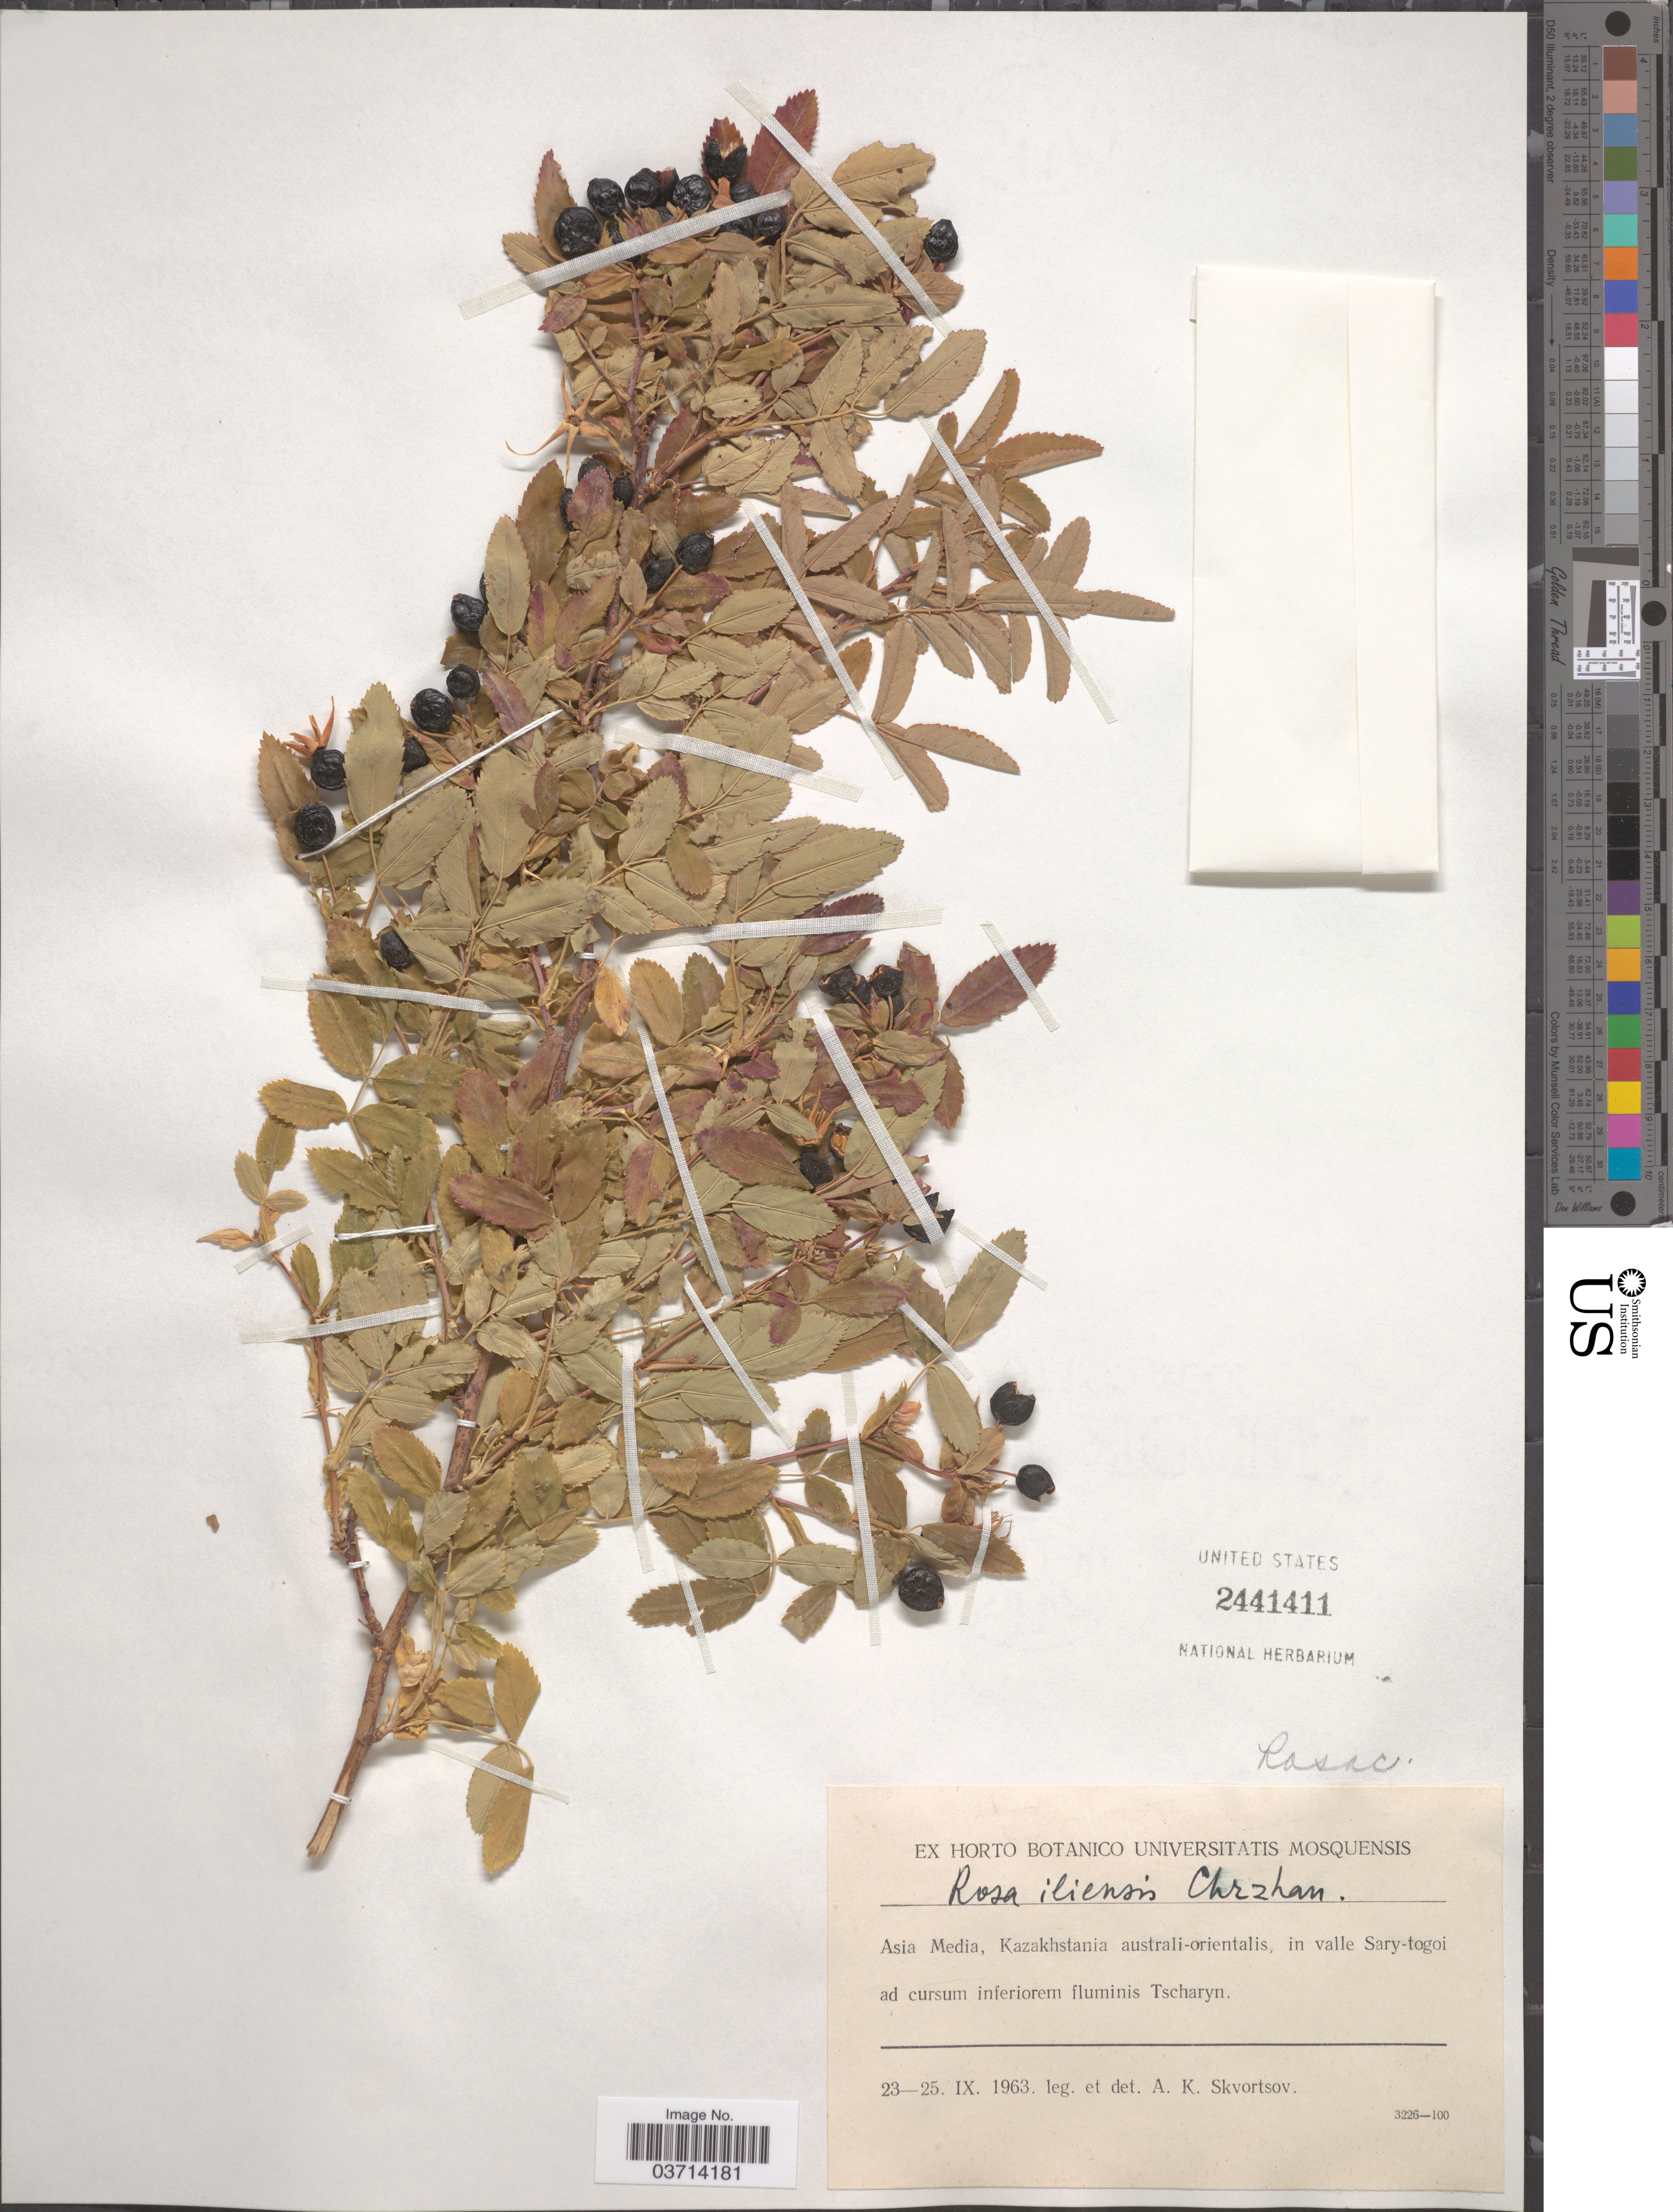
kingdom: Plantae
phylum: Tracheophyta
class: Magnoliopsida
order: Rosales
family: Rosaceae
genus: Rosa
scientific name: Rosa iliensis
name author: Chrshan.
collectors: A. K. Skvortsov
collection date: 1963-09-23/1963-09-25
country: Kazakhstan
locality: Asia Media, Kazakhstania australi-orientalis, in valle Sary-togoi ad cursum inferiorem fluminis Tscharyn.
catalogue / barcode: US 2441411